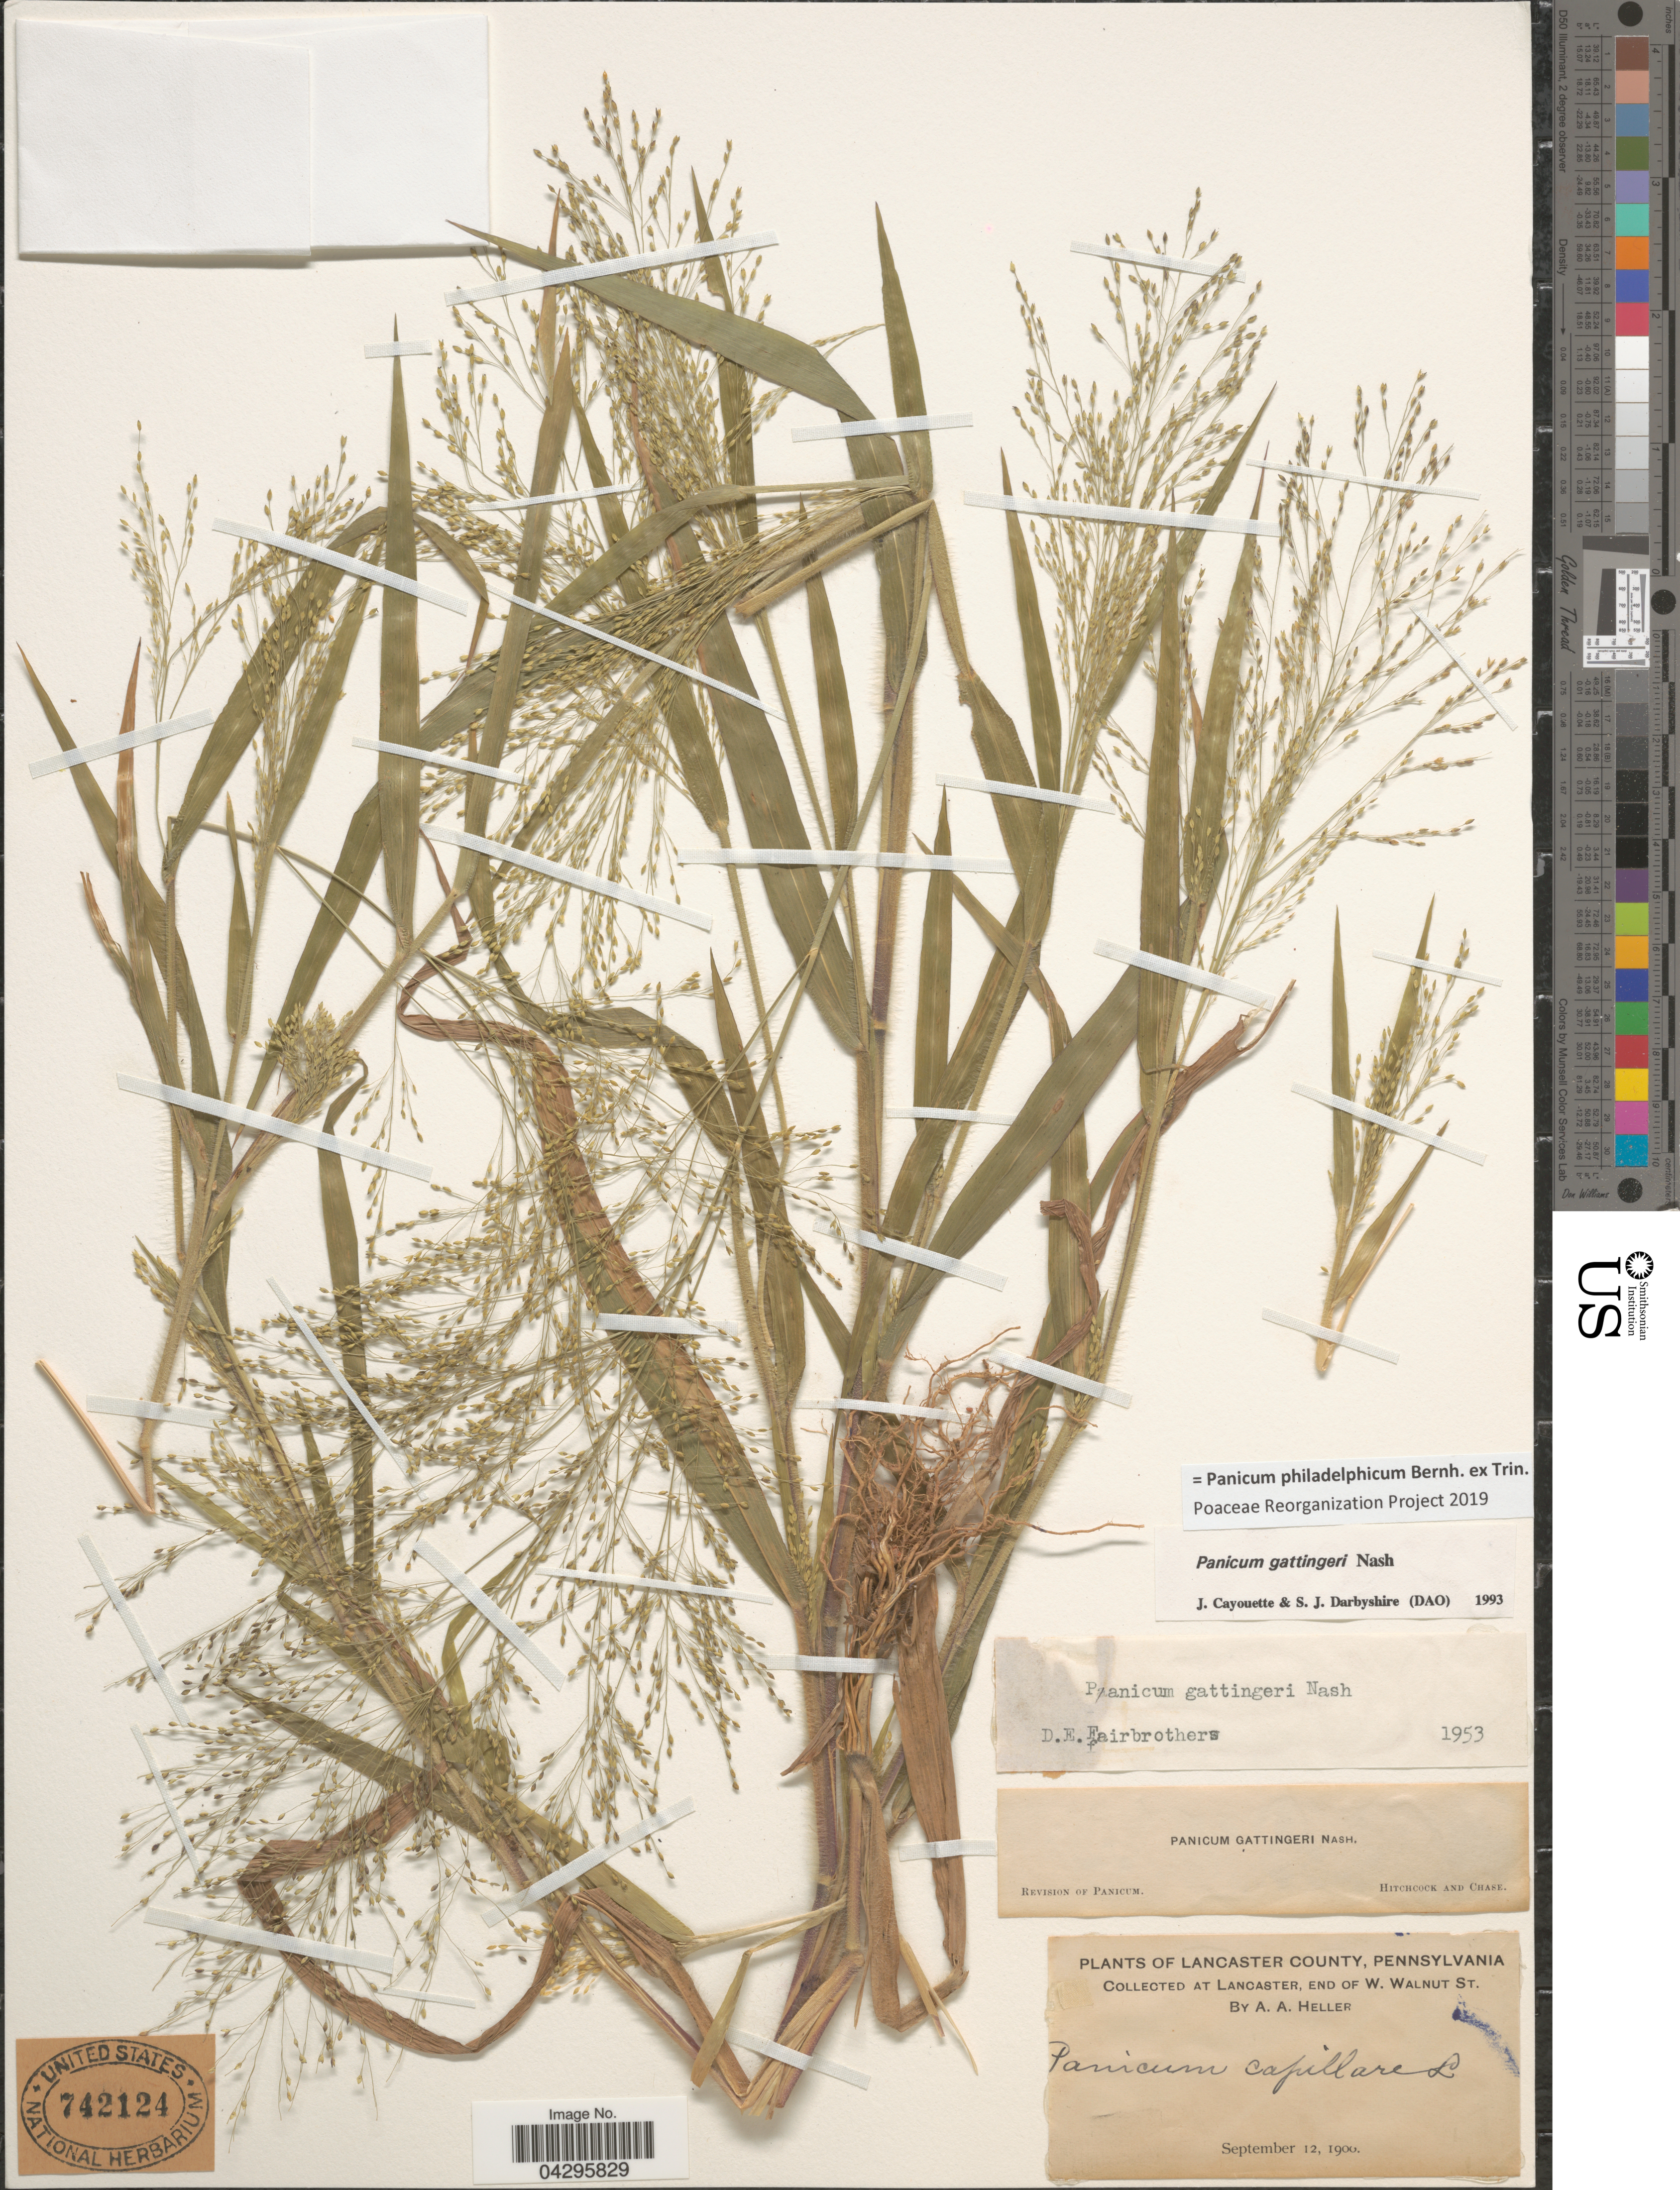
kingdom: Plantae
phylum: Tracheophyta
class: Liliopsida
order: Poales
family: Poaceae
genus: Panicum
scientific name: Panicum philadelphicum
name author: Bernh. ex Trin.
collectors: A. A. Heller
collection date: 1900-09-12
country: United States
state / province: Pennsylvania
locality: Lancaster County. At Lancaster, end of W. Walnut St.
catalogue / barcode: US 742124